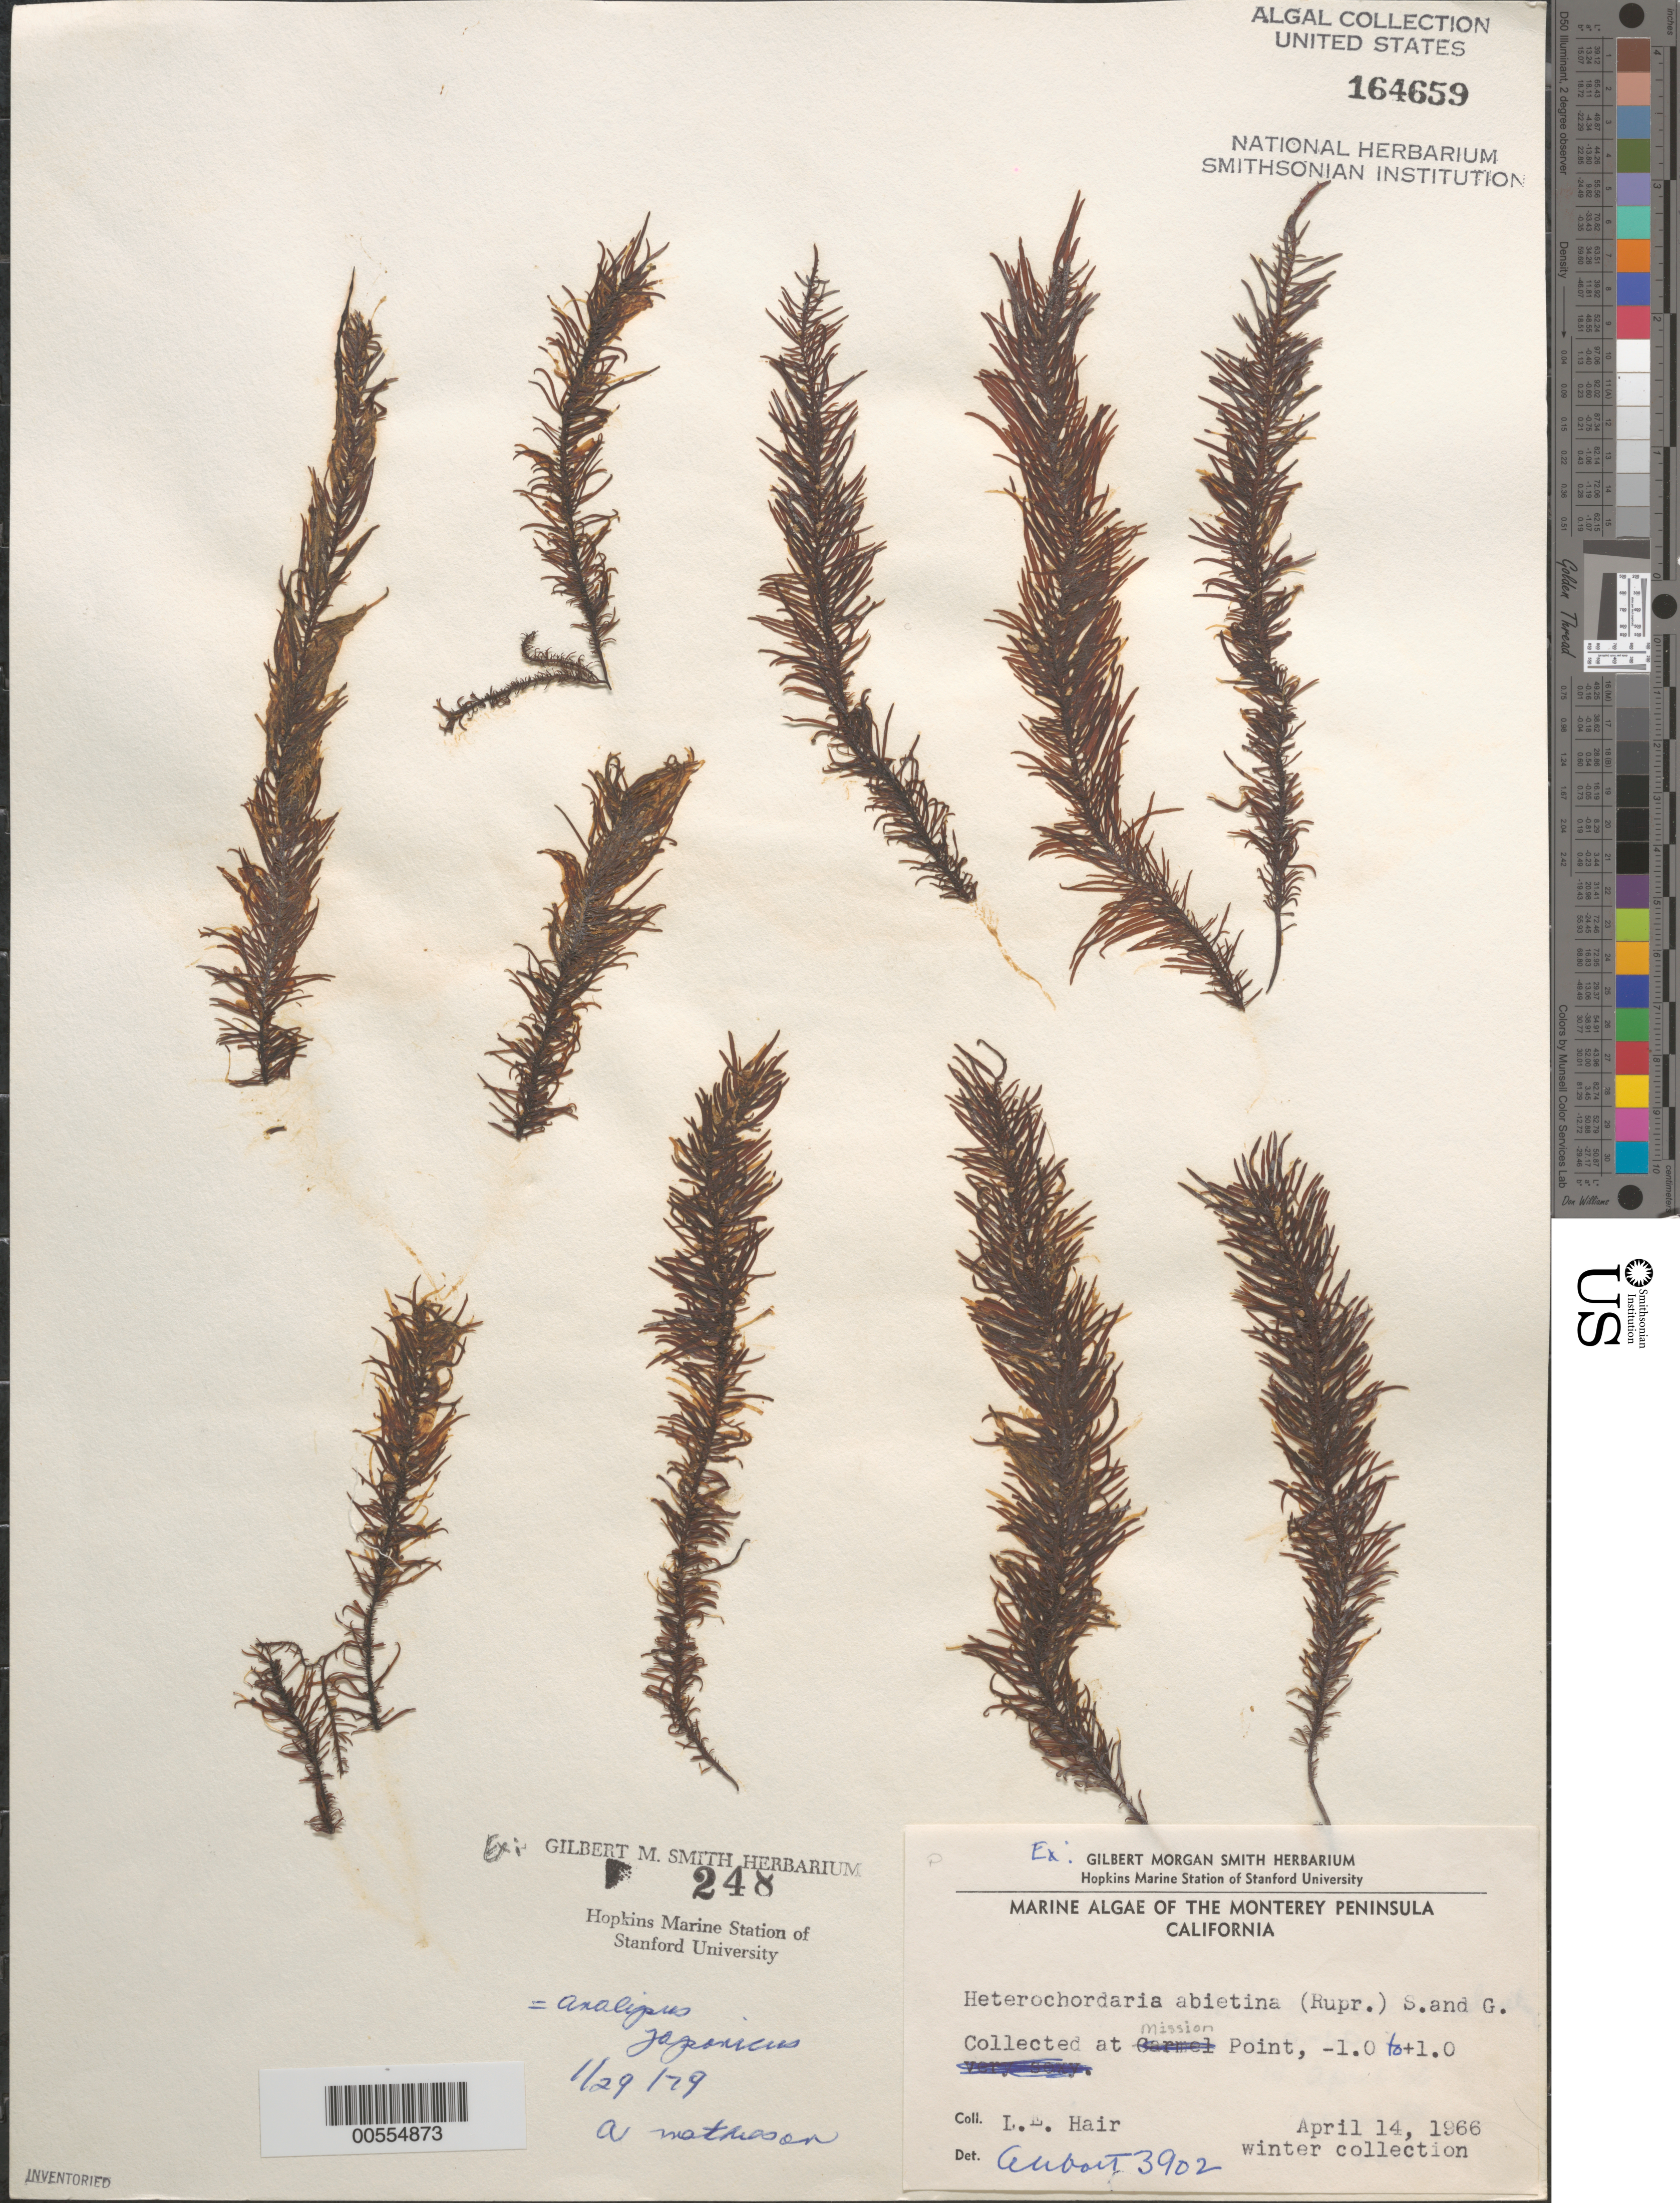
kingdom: Chromista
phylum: Ochrophyta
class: Phaeophyceae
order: Ectocarpales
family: Chordariaceae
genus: Analipus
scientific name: Analipus japonicus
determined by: Mathieson, A. C.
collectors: L. Hair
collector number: IAA 3902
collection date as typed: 14 Apr 1966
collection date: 1966-04-14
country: United States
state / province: California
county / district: Monterey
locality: Mission Point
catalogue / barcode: US 164659